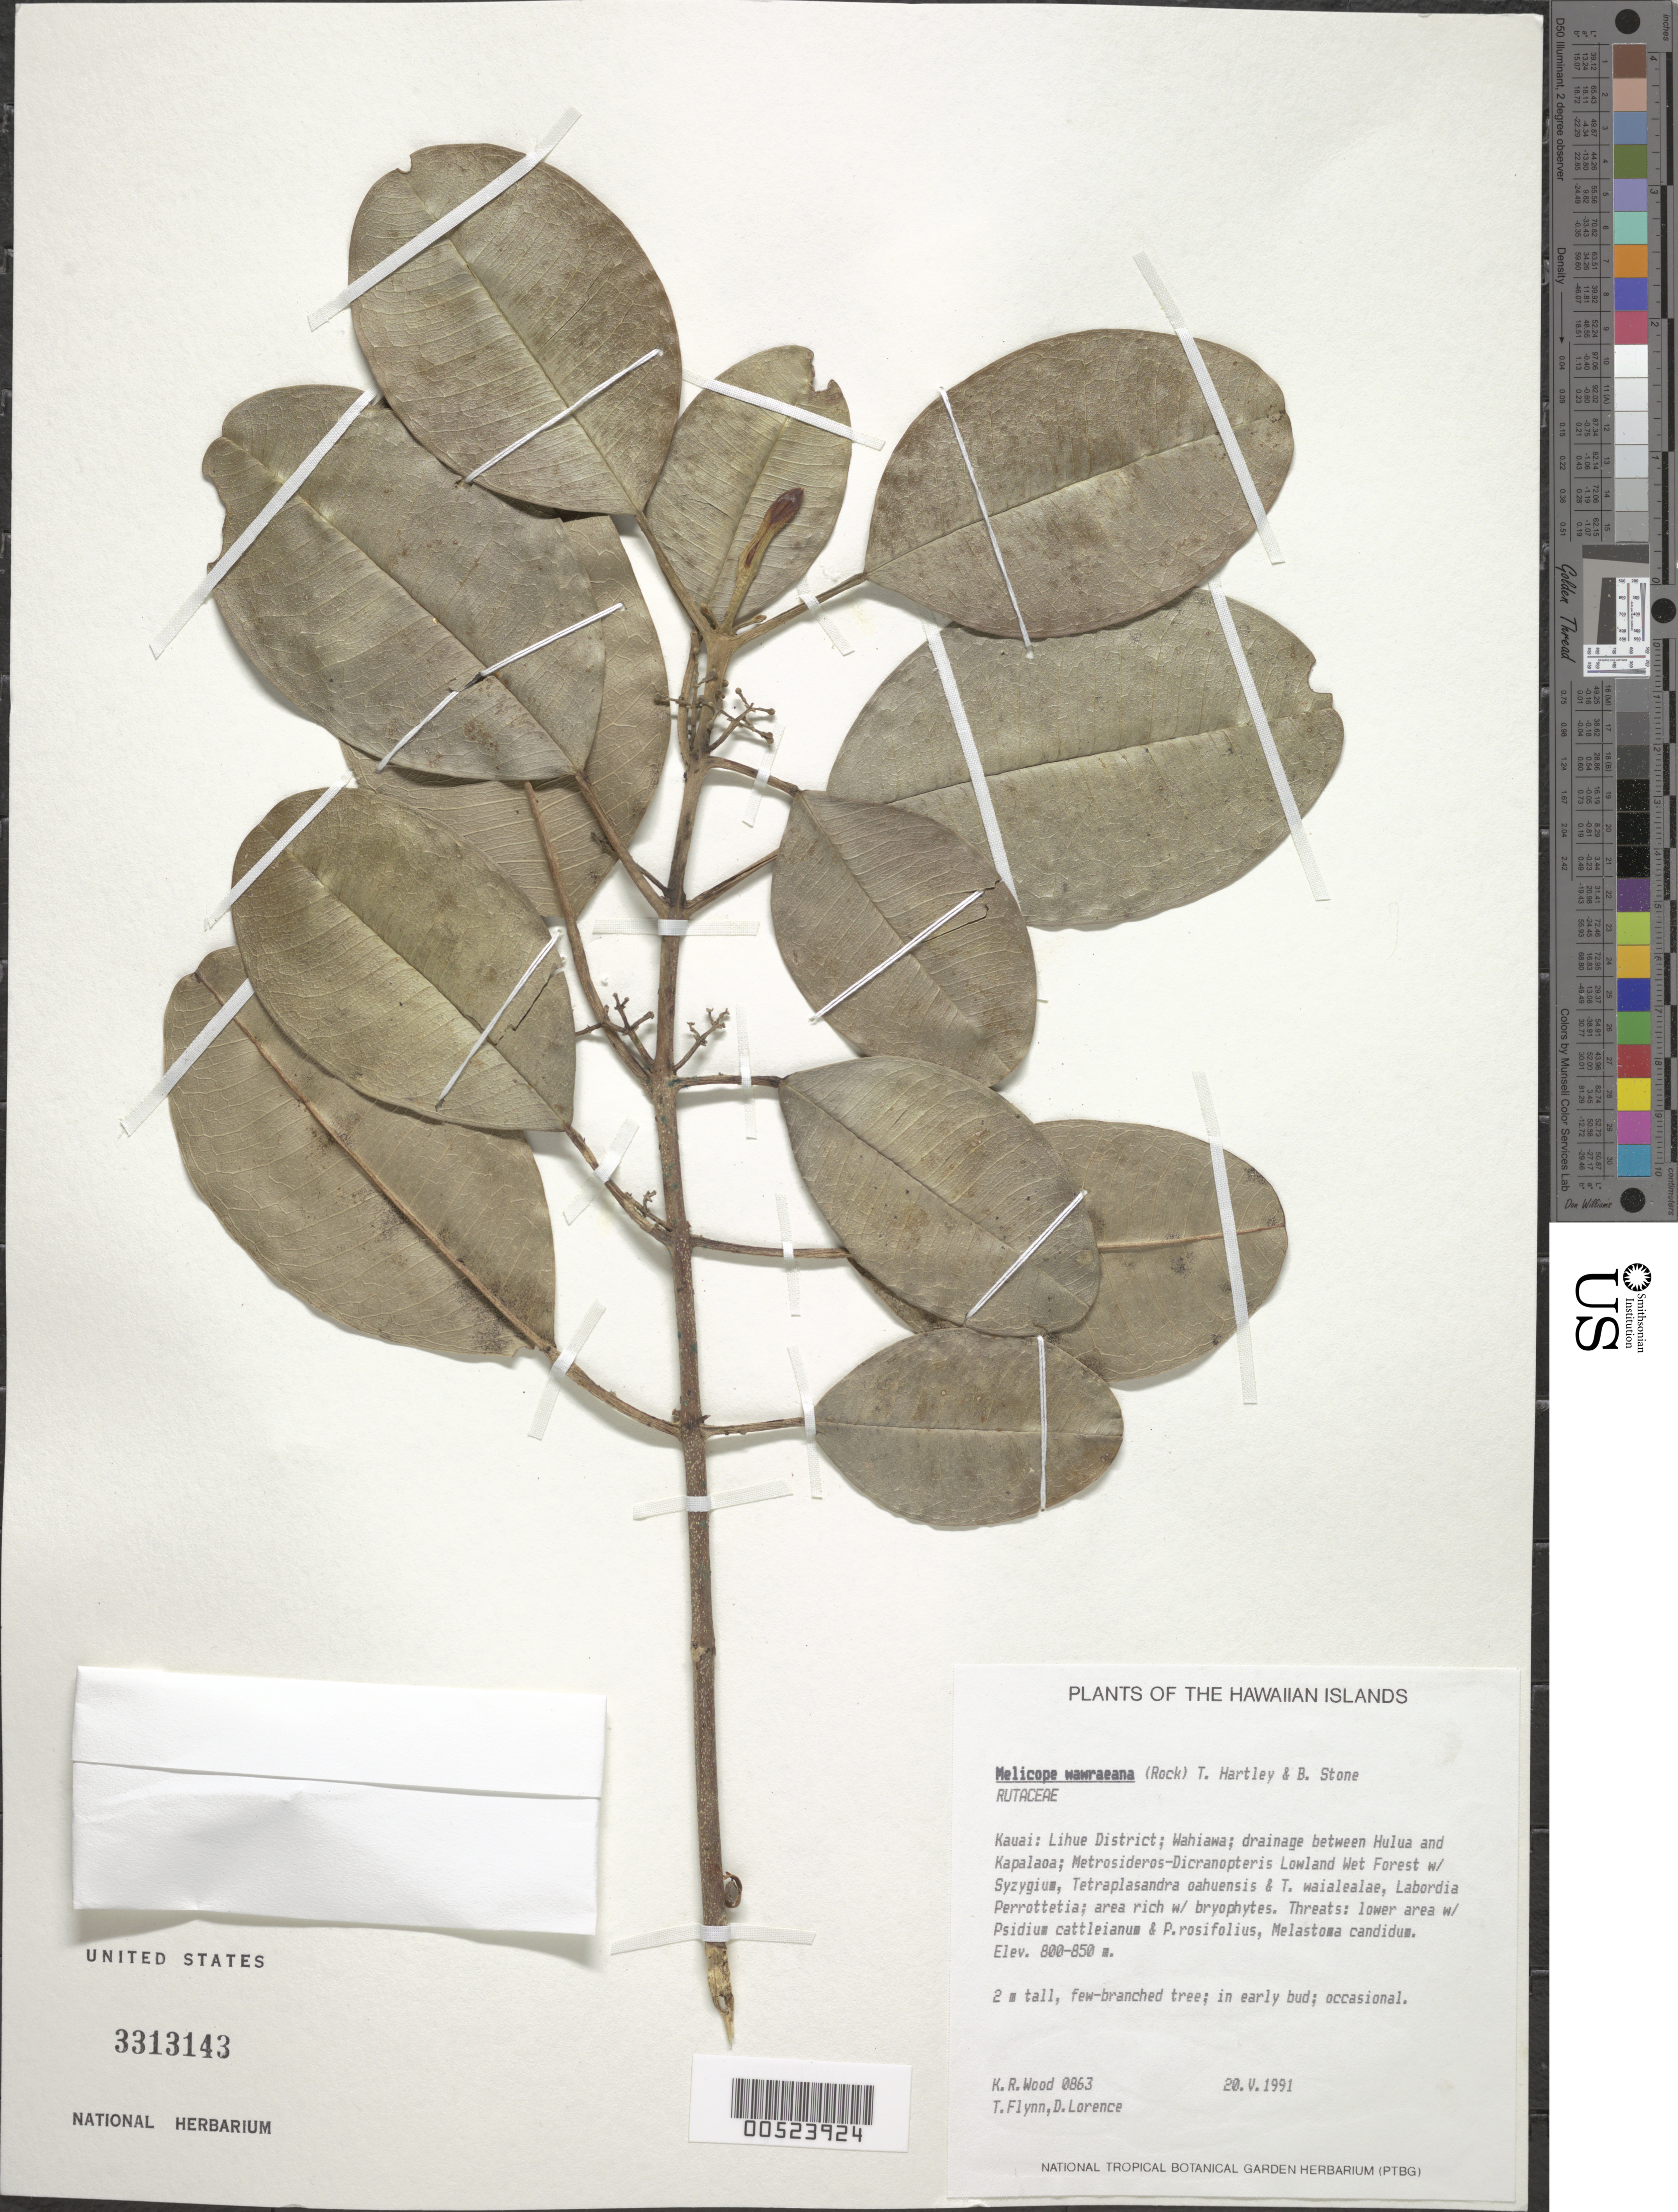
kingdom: Plantae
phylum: Tracheophyta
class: Magnoliopsida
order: Sapindales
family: Rutaceae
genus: Melicope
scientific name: Melicope wawraeana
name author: (H. Lév.) T.G. Hartley & B.C. Stone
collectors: K. R. Wood, T. W. Flynn & D. Lorence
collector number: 0863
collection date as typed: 20 May 1991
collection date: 1991-05-20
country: United States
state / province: Hawaii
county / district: Kauai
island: Kaua'i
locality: Lihue Dist, Wahiawa, drainage between Hulua and Kapalaoa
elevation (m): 800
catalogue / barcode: US 3313143